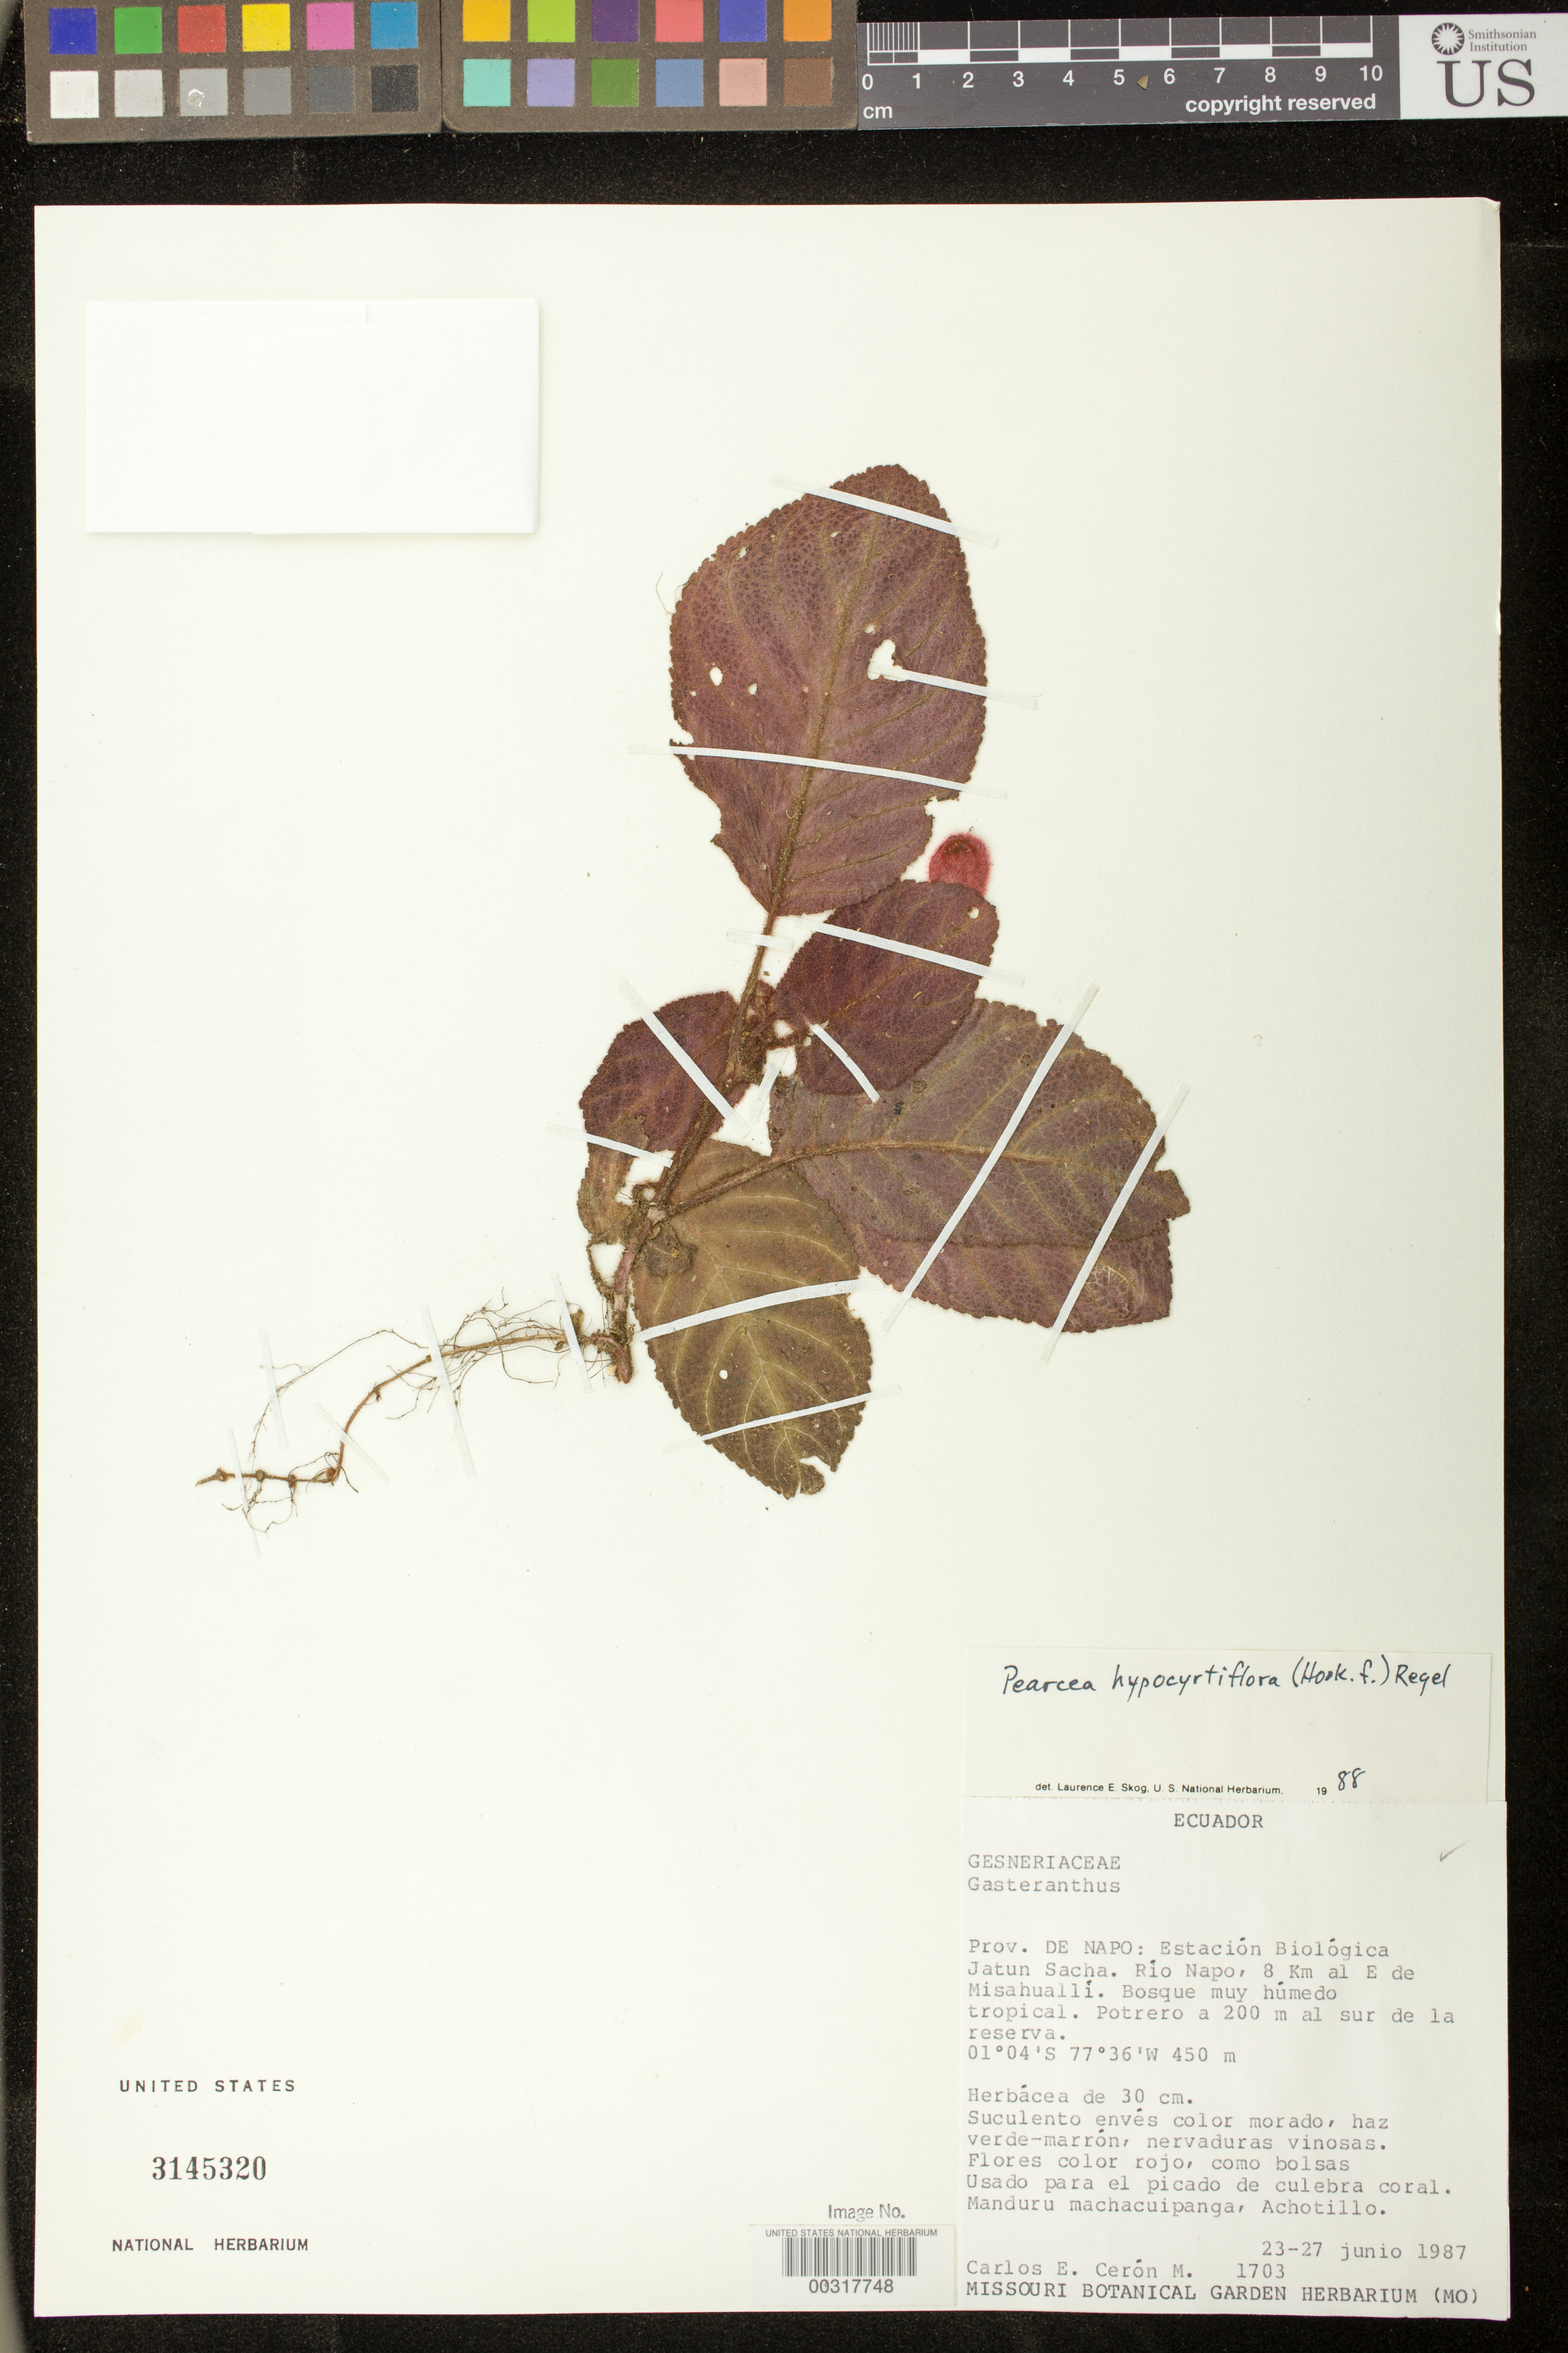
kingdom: Plantae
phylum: Tracheophyta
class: Magnoliopsida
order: Lamiales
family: Gesneriaceae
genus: Pearcea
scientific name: Pearcea hypocyrtiflora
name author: (Hook. f.) Regel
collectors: C. E. Cerón M.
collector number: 1703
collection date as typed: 23-27 Jun 1987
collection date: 1987-06-23/1987-06-27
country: Ecuador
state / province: Napo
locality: Estación Biológica Jatun Sacha, Río Napo, 8 km al E de Misahualli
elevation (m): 450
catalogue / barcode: US 3145320